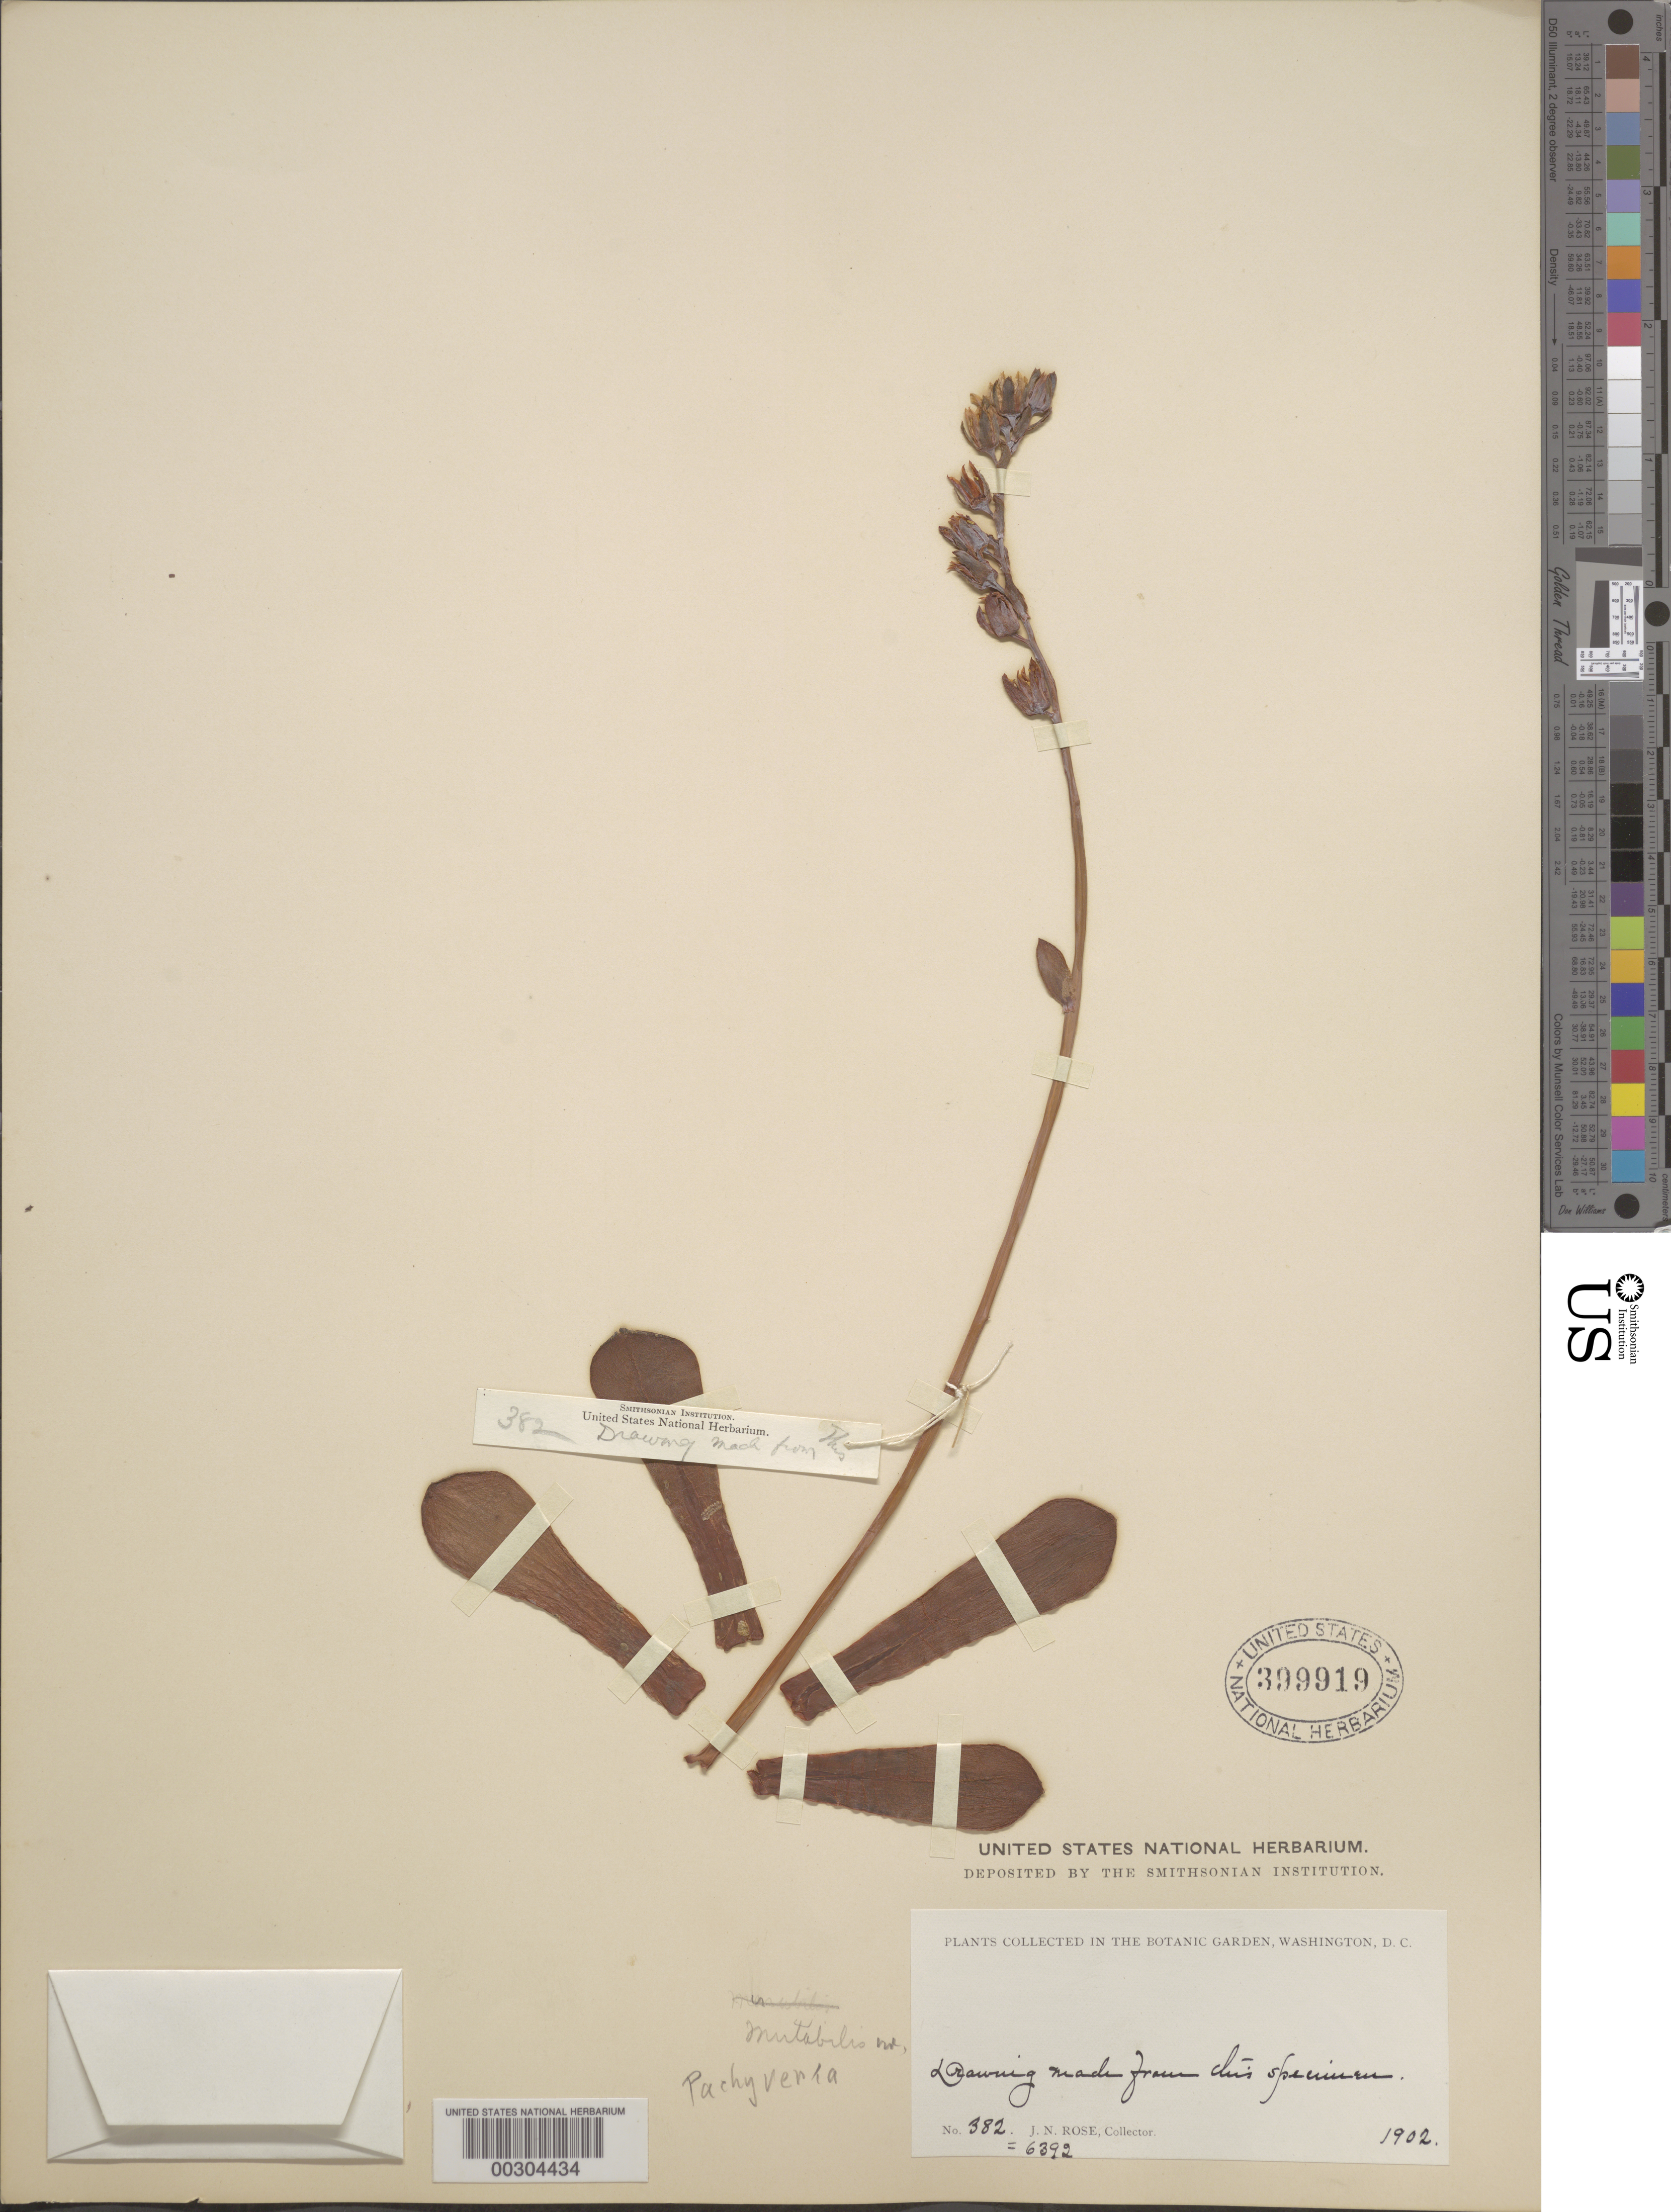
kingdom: Plantae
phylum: Tracheophyta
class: Magnoliopsida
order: Saxifragales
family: Crassulaceae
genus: Echeveria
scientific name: Echeveria x mutabilis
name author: Deleuil ex É. Morren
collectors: J. N. Rose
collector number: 382=6392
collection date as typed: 1902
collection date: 1902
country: United States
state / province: District of Columbia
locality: Botanical gardens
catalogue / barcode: US 399919